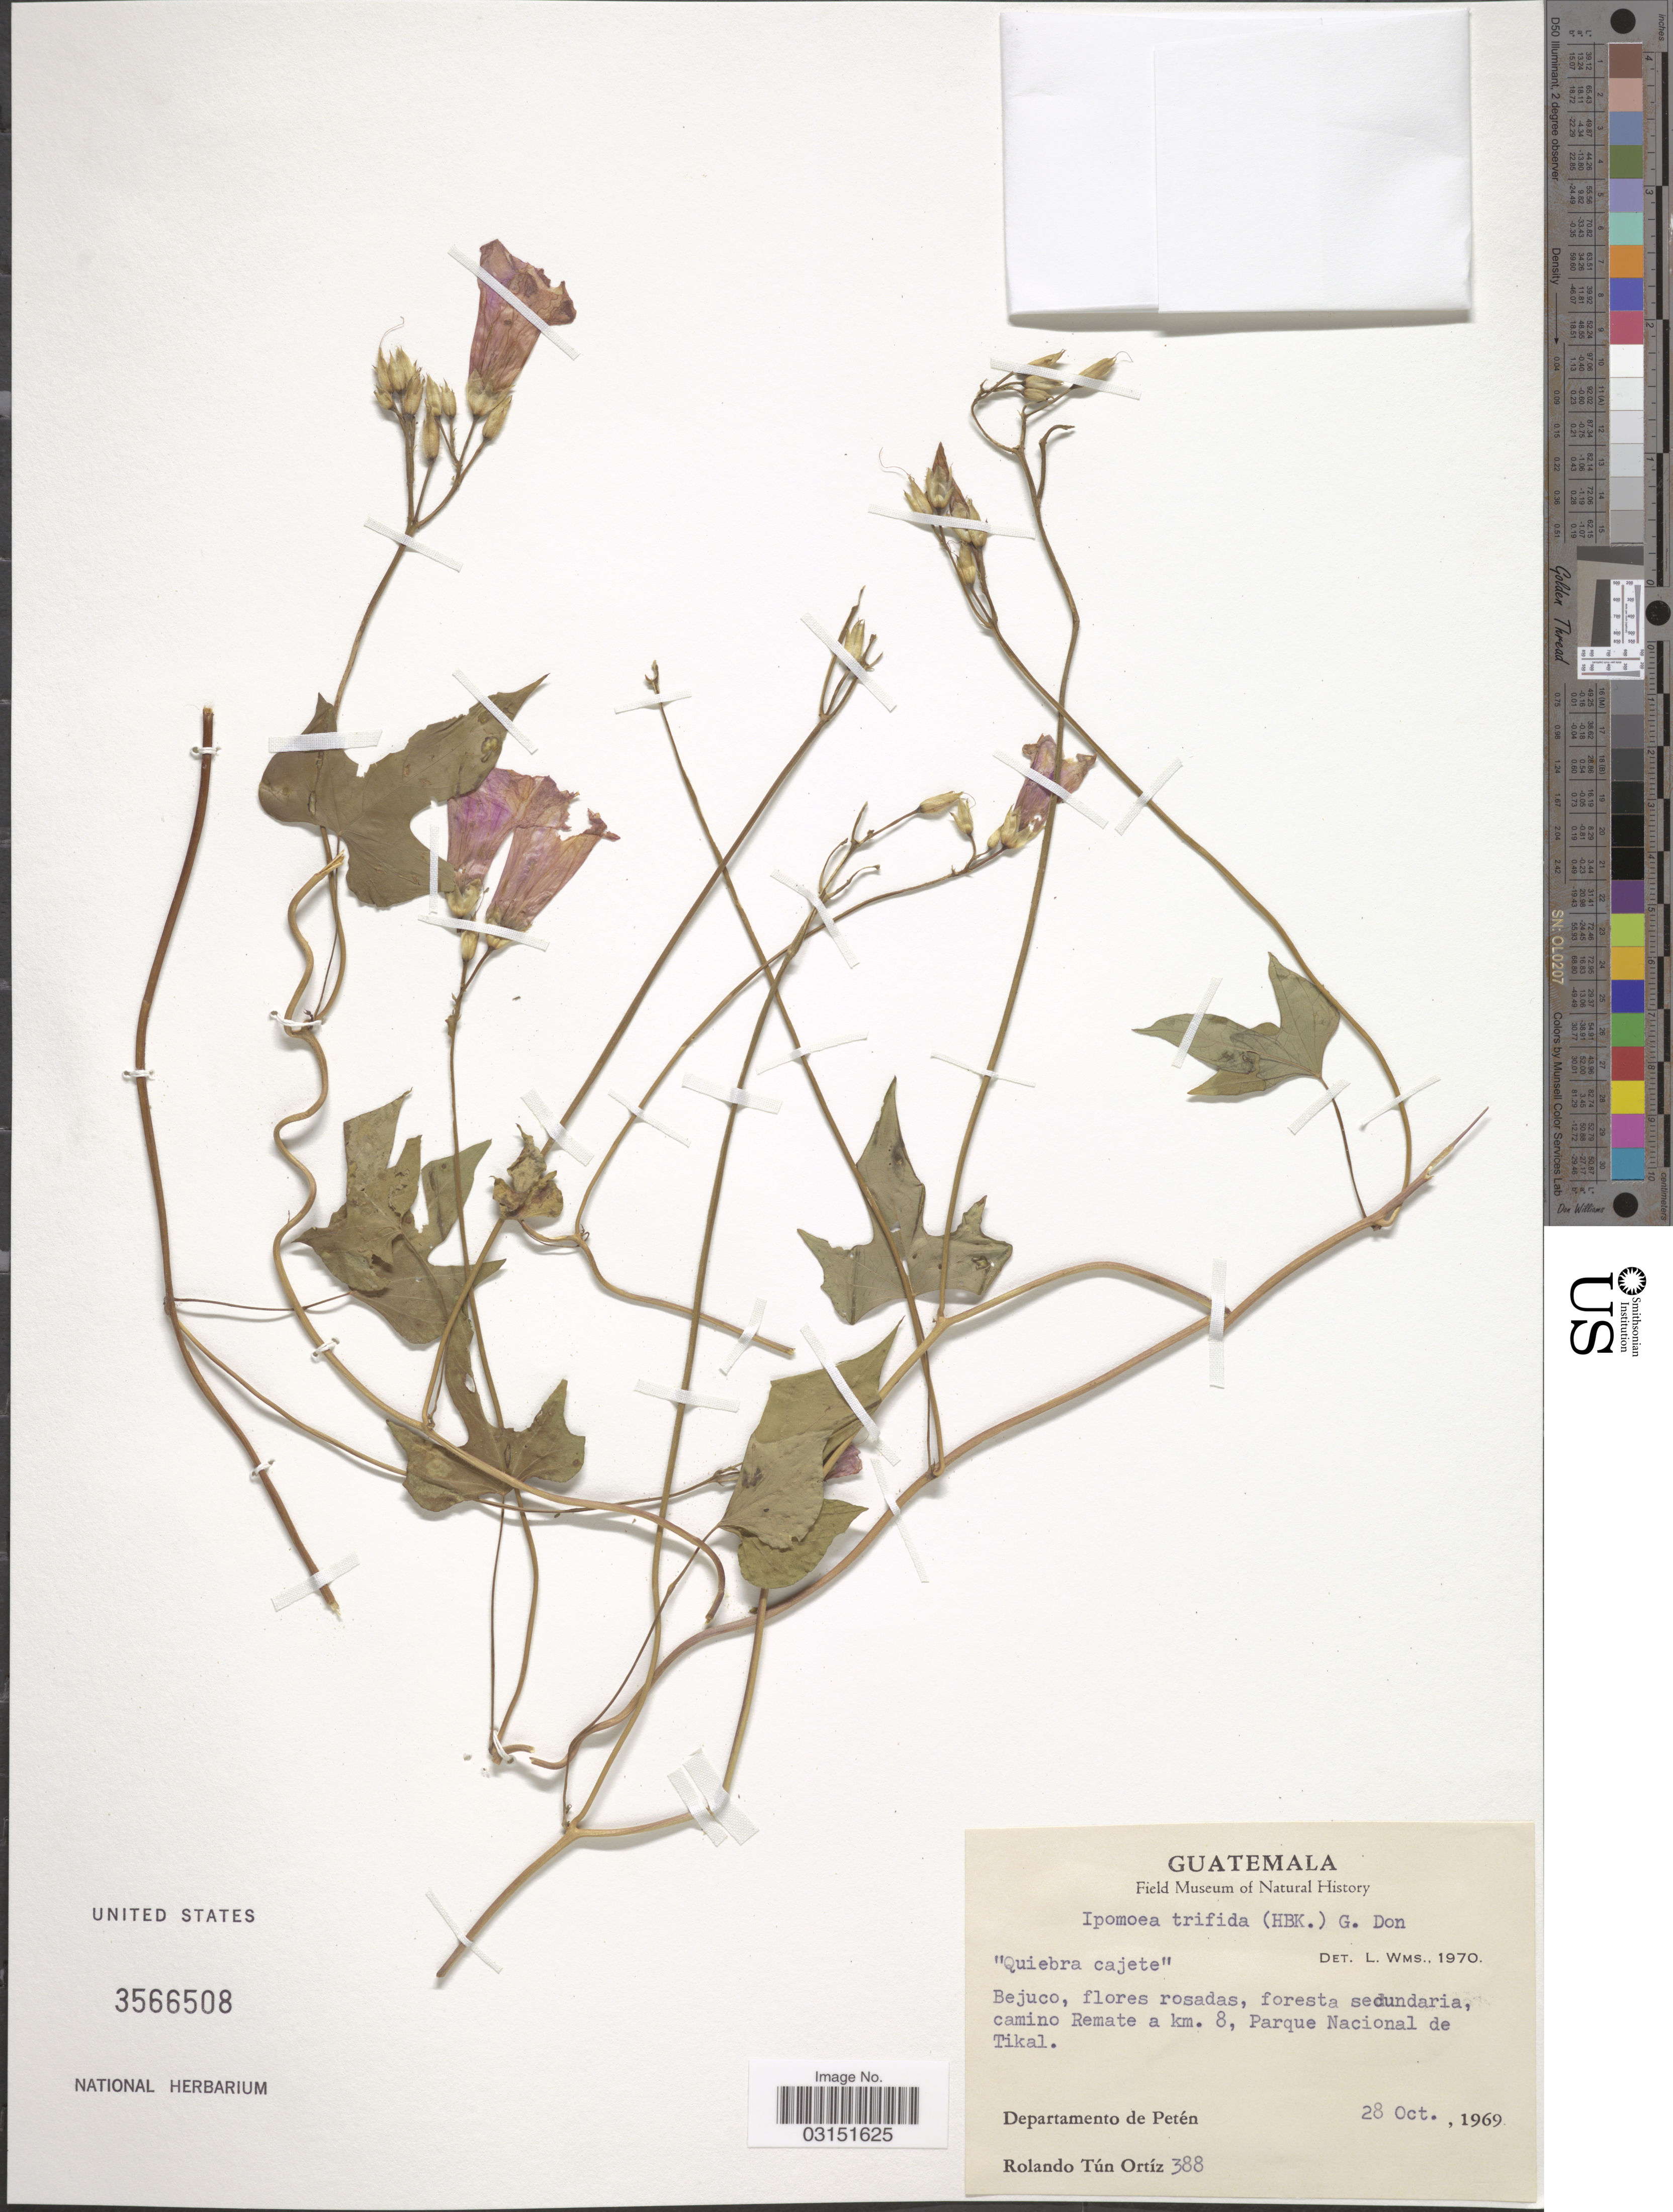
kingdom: Plantae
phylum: Tracheophyta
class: Magnoliopsida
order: Solanales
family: Convolvulaceae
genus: Ipomoea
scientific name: Ipomoea trifida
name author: (Kunth) G. Don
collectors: R. T. Ortíz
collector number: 388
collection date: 1969-10-28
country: Guatemala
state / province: El Petén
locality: Camino Remate a km. 8, Parque Nacional de Tikal. Departamento de Petén.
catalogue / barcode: US 3566508